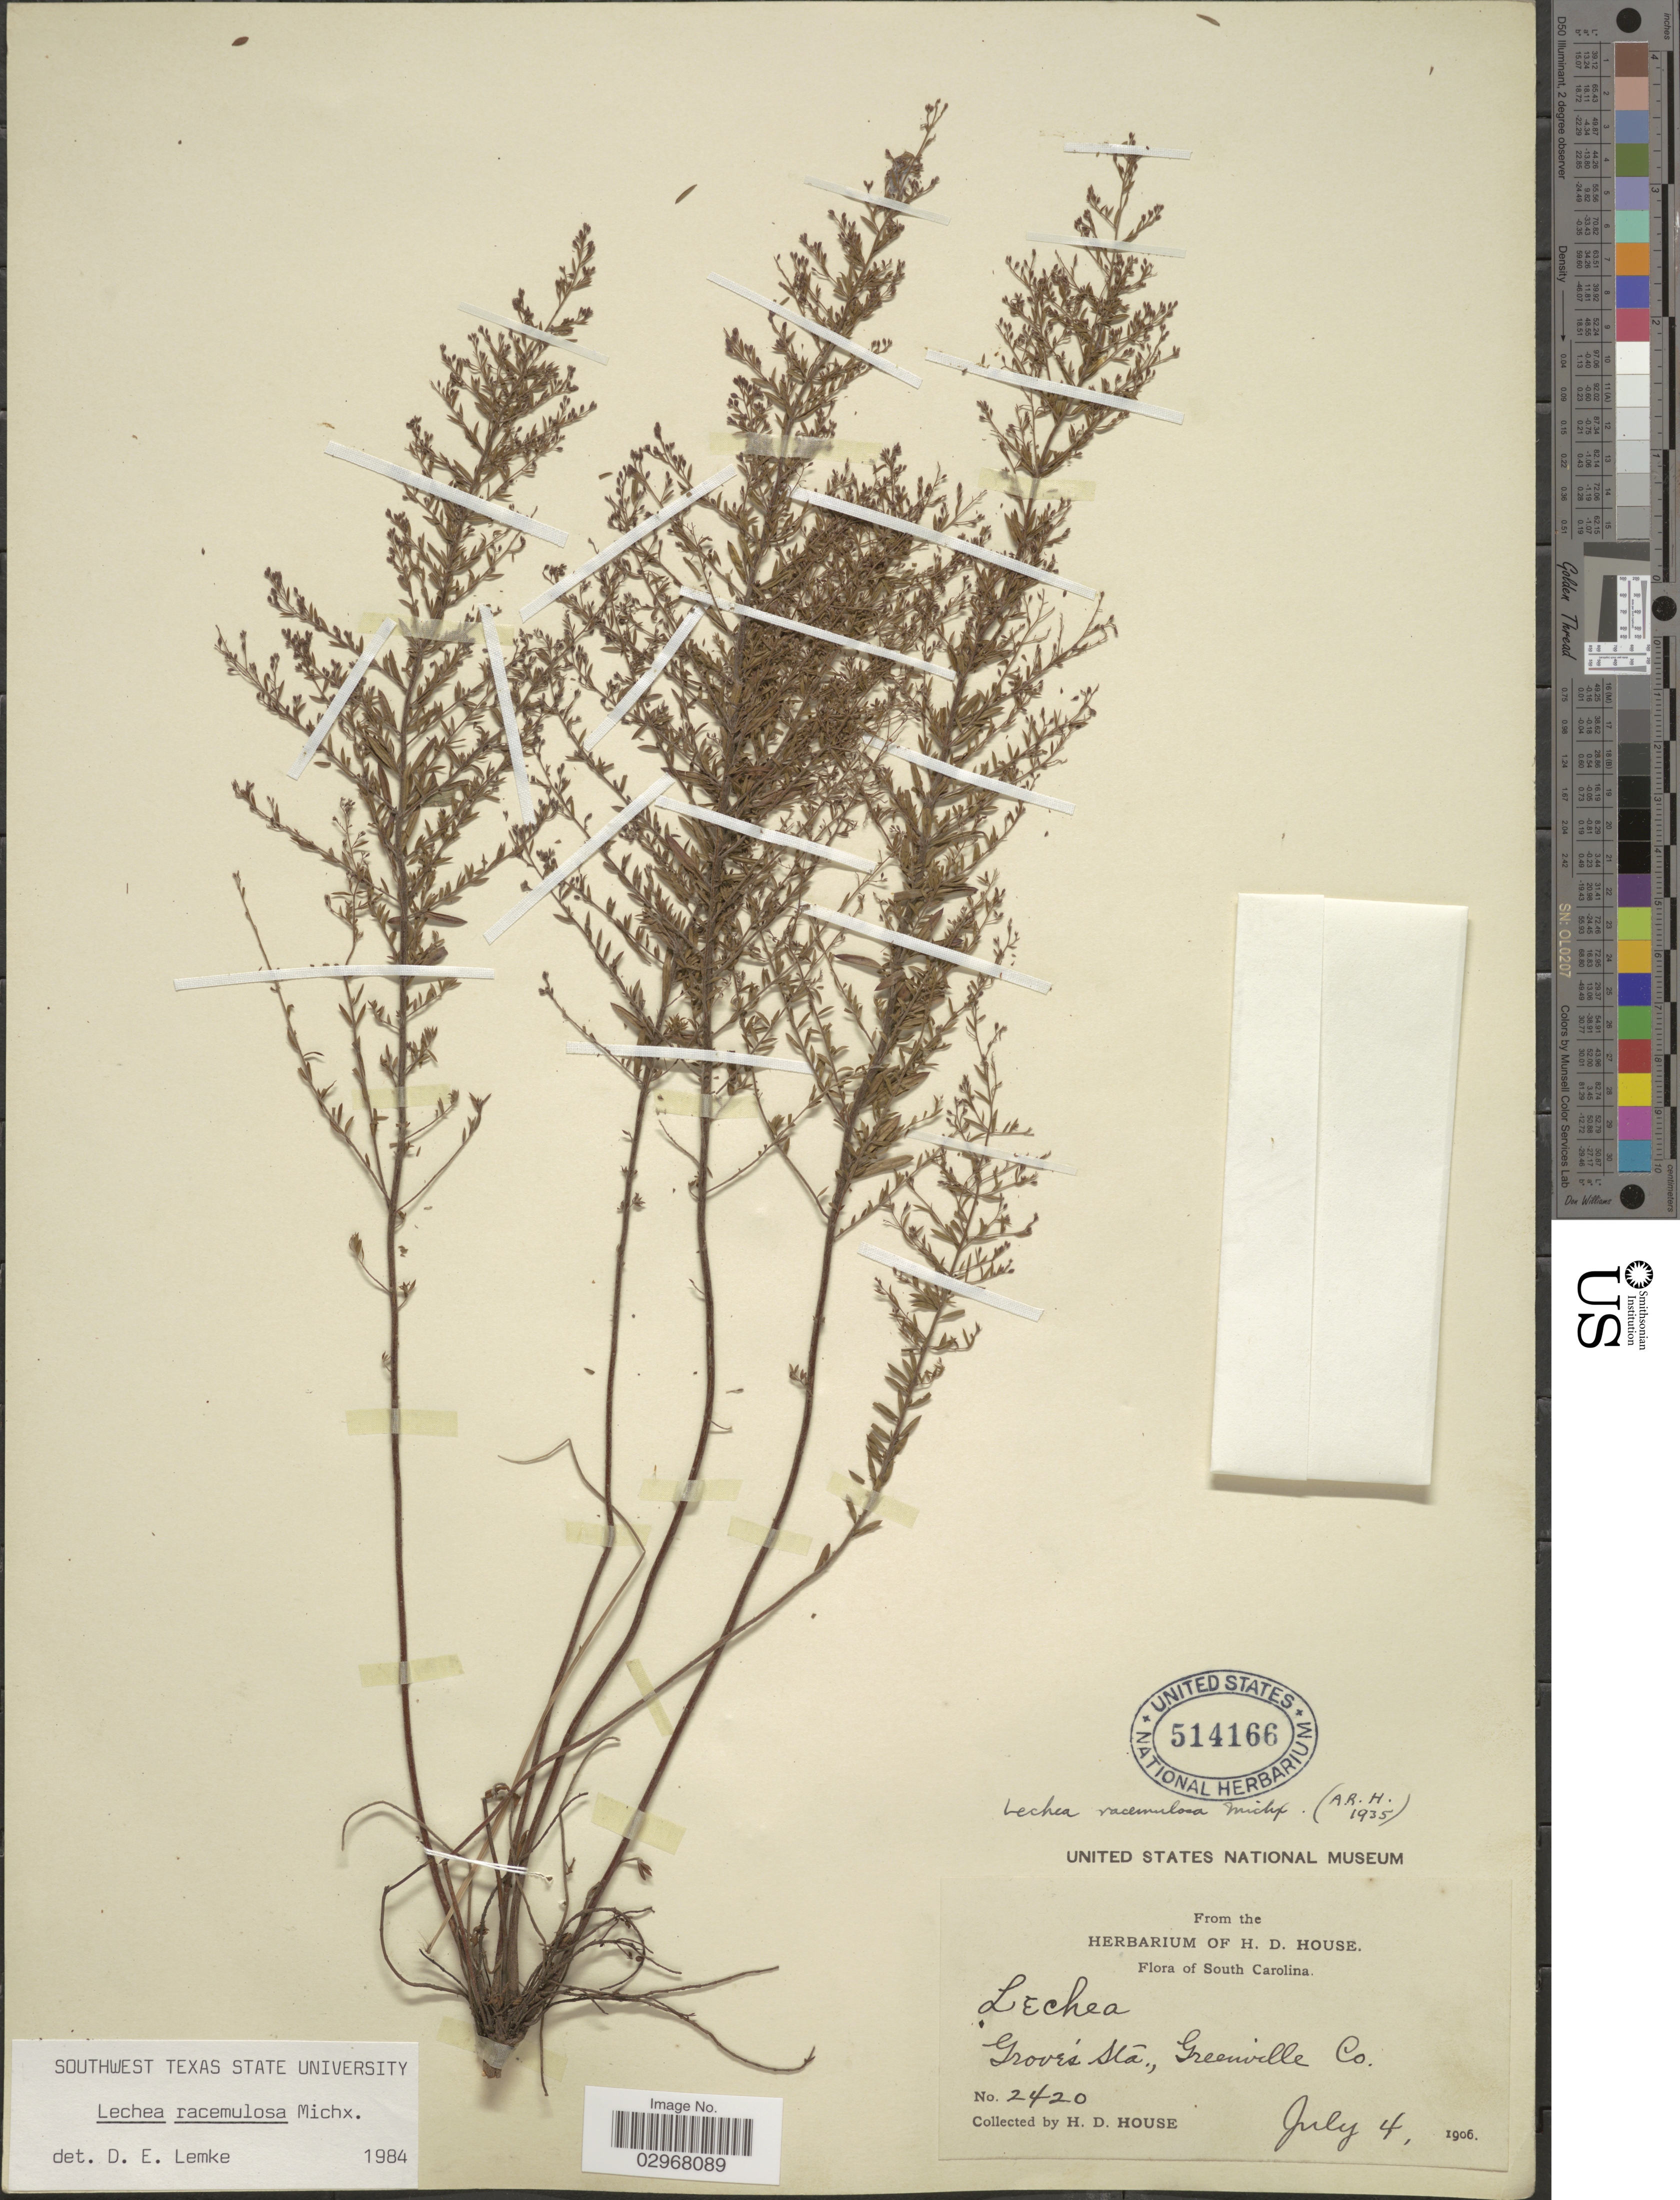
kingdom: Plantae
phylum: Tracheophyta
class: Magnoliopsida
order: Malvales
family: Cistaceae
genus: Lechea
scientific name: Lechea racemulosa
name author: Michx.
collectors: H. D. House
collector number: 2420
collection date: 1906-07-04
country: United States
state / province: South Carolina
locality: Groves' Sta., Greenville Co.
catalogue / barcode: US 514166